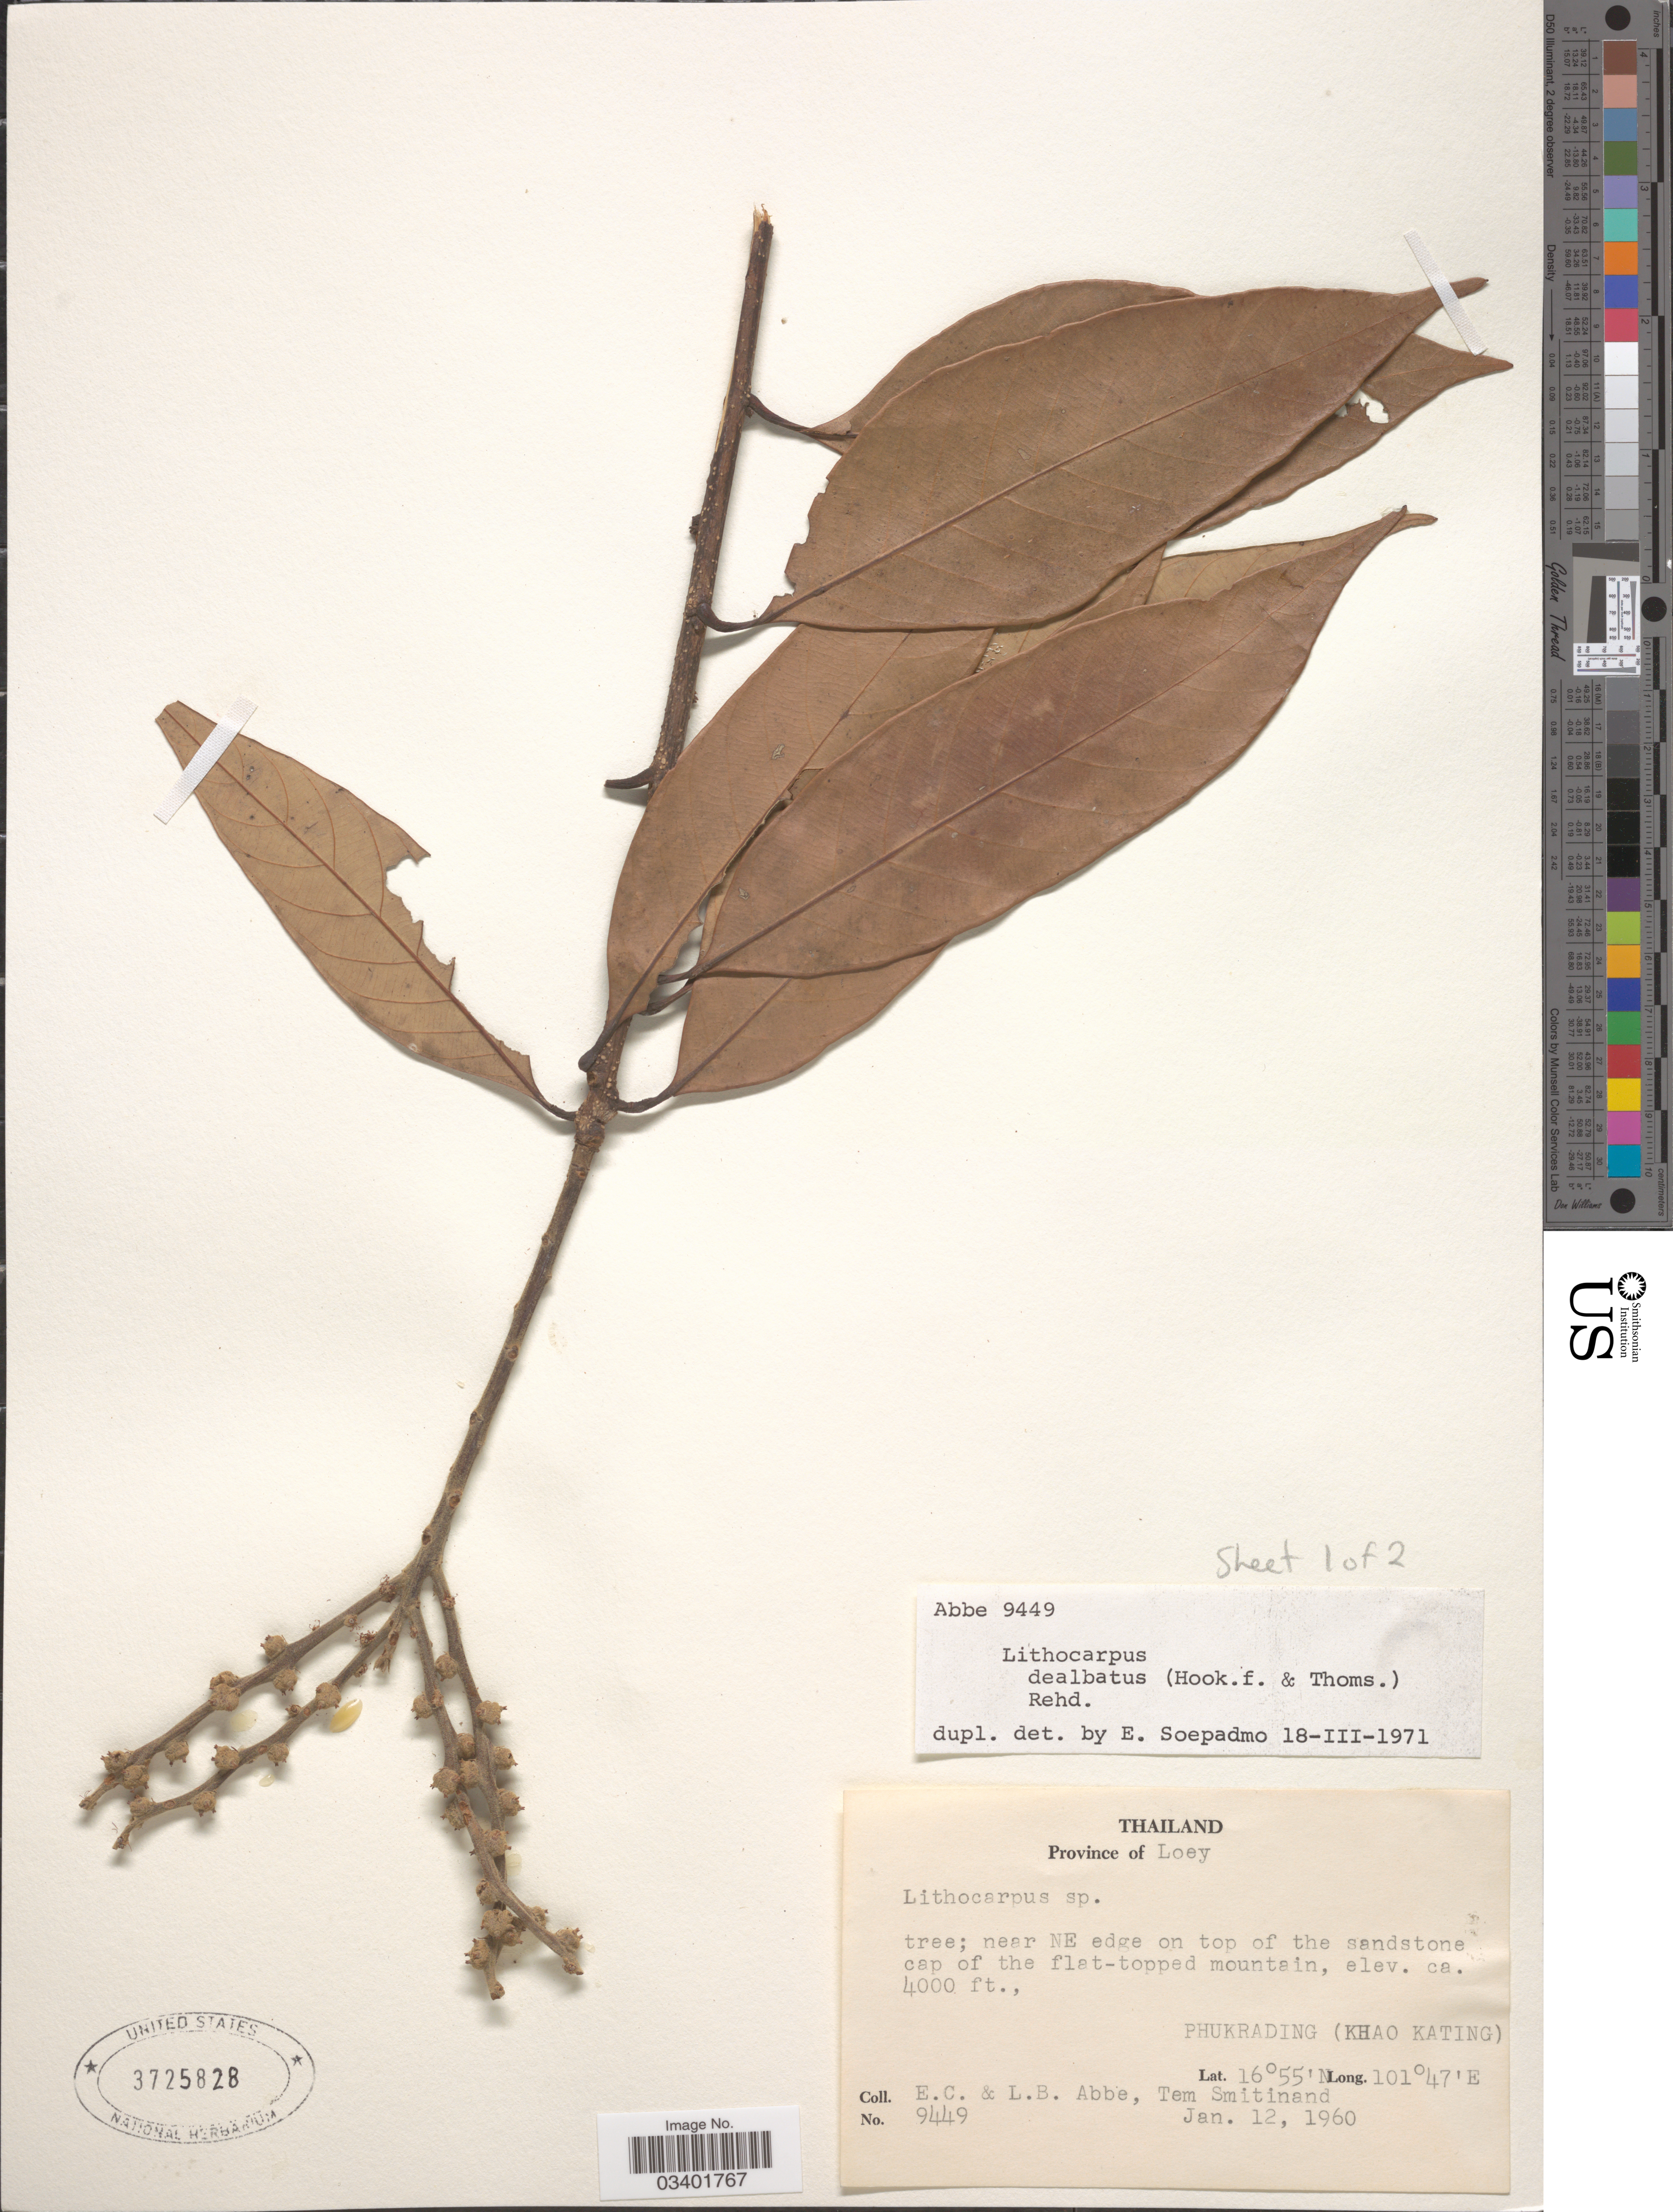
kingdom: Plantae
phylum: Tracheophyta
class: Magnoliopsida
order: Fagales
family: Fagaceae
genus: Lithocarpus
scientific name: Lithocarpus dealbatus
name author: (Hook. f. & Thomson ex Miq.) Rehder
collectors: E. C. Abbe, L. B. Abbe & T. Smitinand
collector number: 9449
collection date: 1960-01-12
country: Thailand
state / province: Loei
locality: Province of Loey. Near NE edge on top of the sandstone cap of the flat-topped mountain, Phukrading (Khao Kating).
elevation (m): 1219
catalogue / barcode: US 3725828